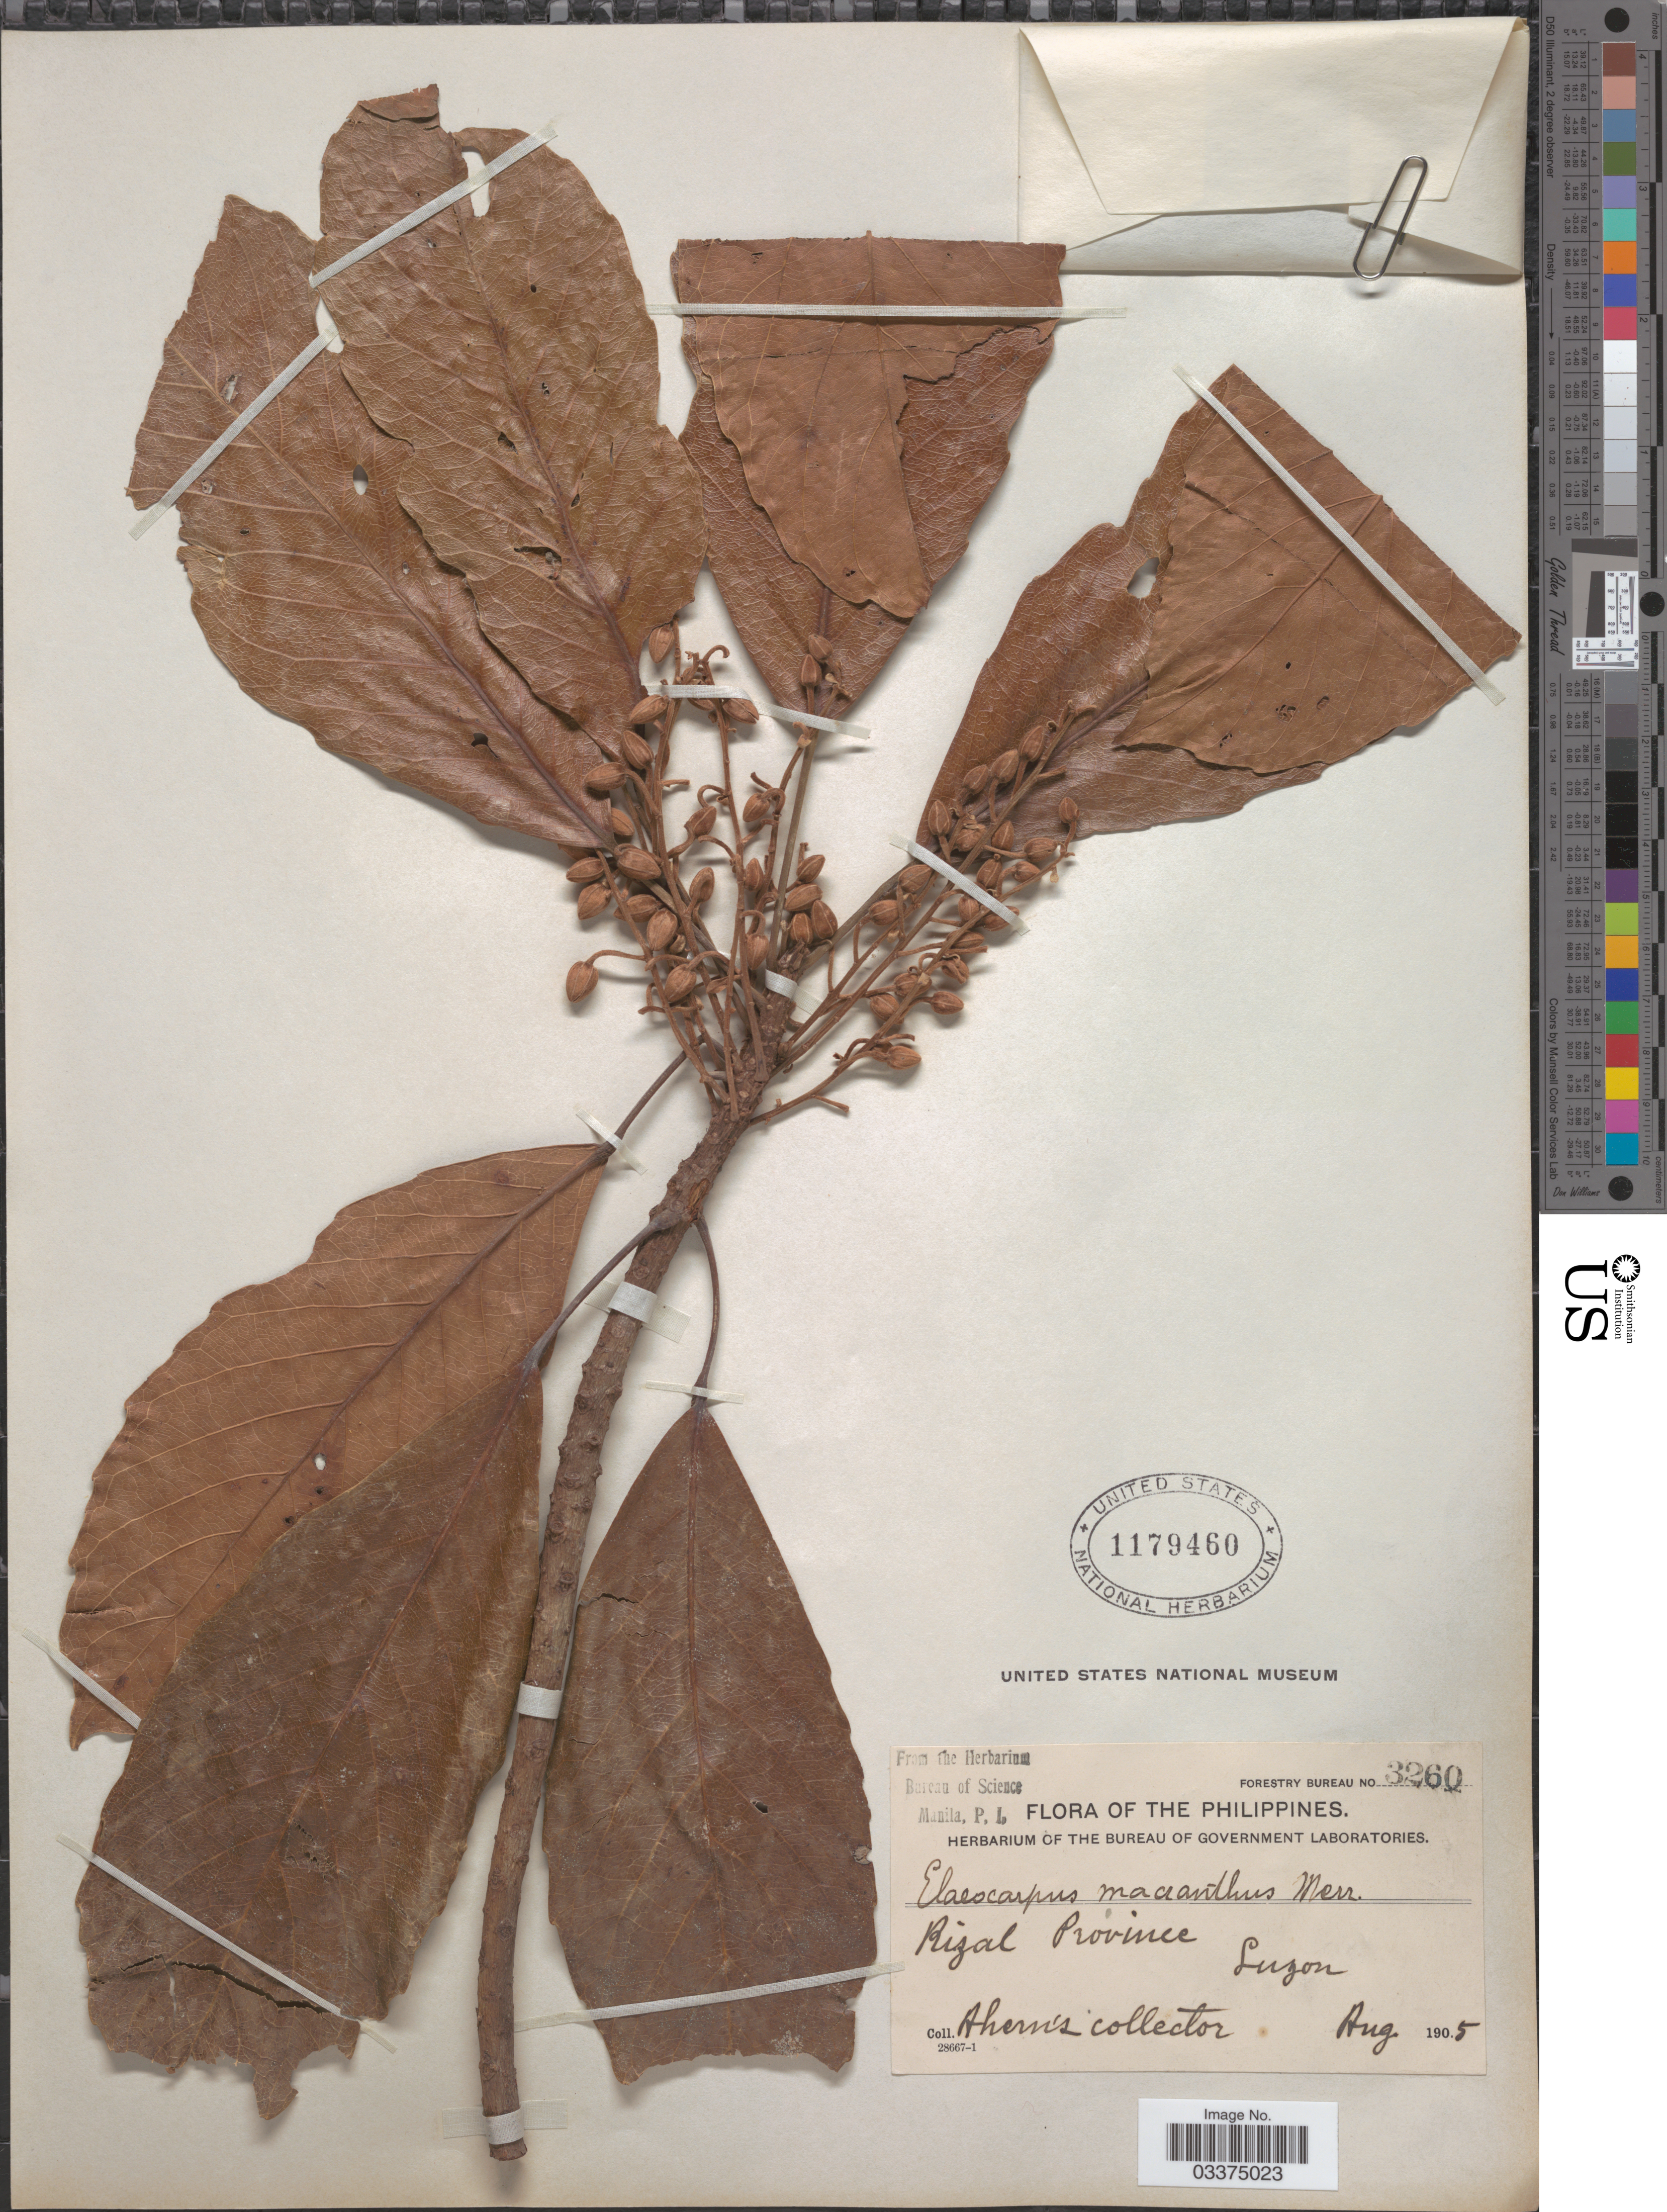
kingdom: Plantae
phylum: Tracheophyta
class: Magnoliopsida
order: Oxalidales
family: Elaeocarpaceae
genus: Elaeocarpus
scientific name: Elaeocarpus macranthus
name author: Merr.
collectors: Ahern's collector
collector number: Forestry Bureau 3260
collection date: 1905-08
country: Philippines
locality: Rizal Province, Luzon.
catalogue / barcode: US 1179460